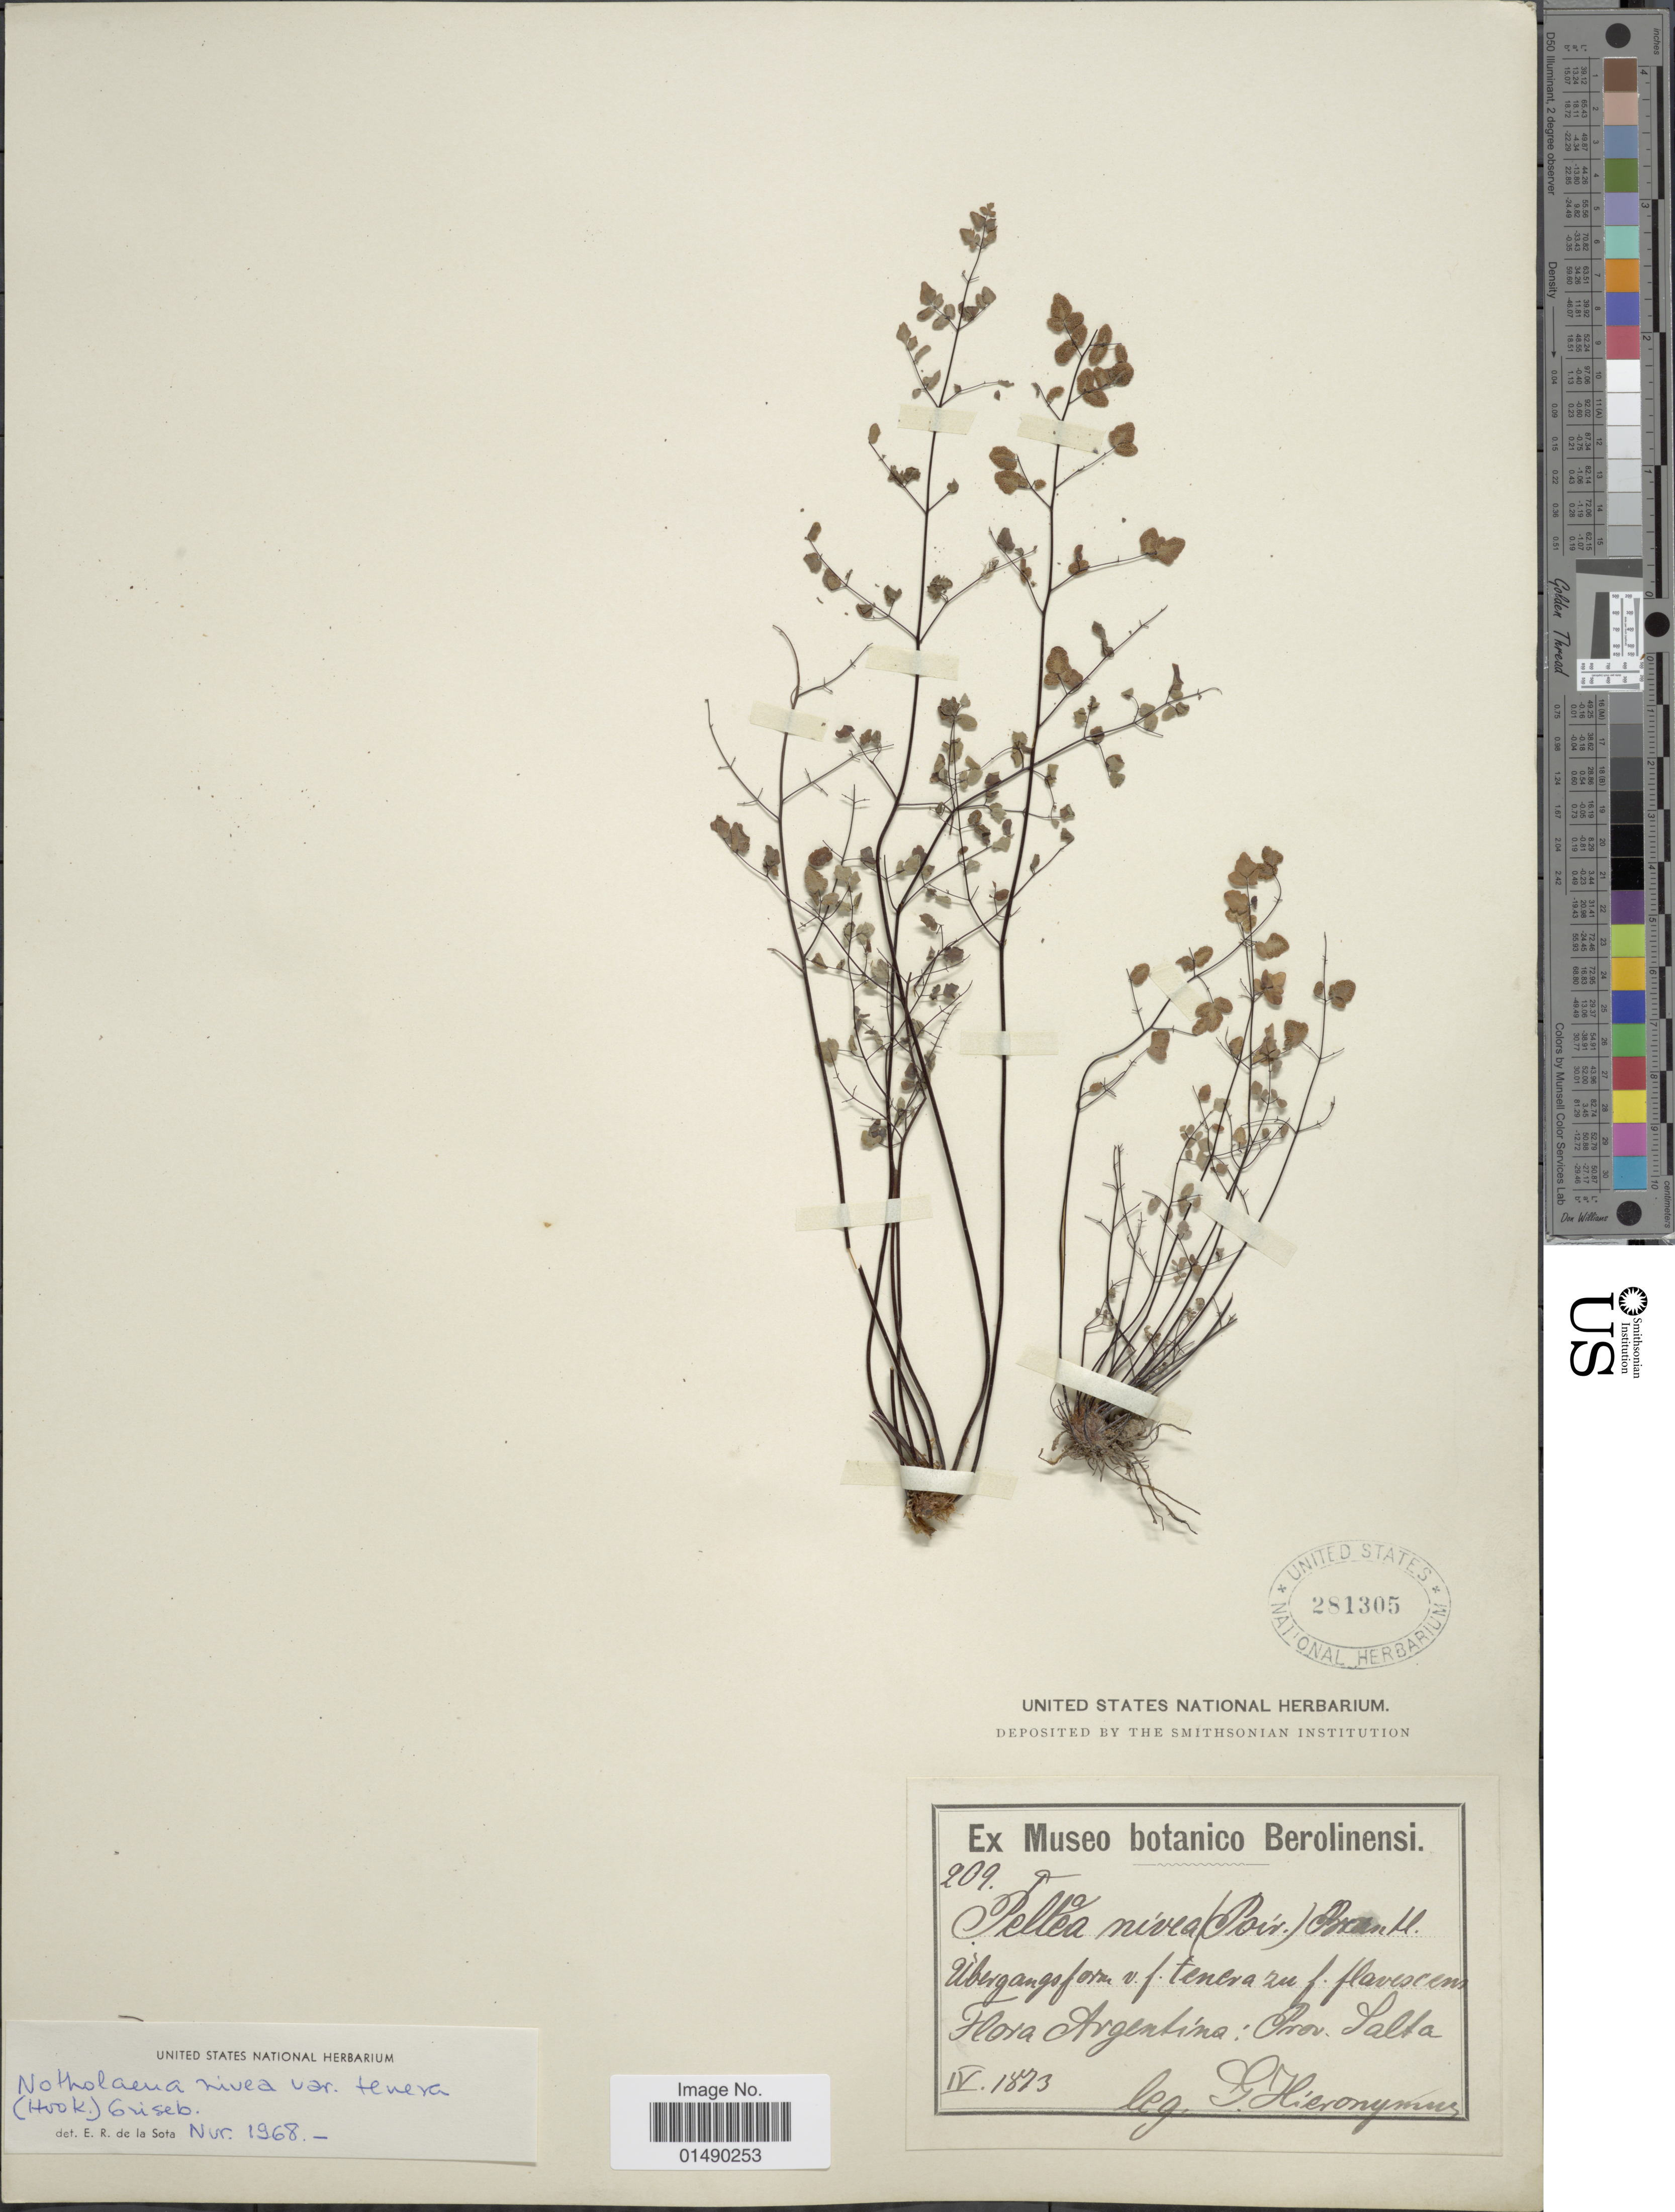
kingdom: Plantae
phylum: Tracheophyta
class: Polypodiopsida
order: Polypodiales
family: Pteridaceae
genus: Argyrochosma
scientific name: Argyrochosma nivea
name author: (Poir.) Windham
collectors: G. H. Hieronymus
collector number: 209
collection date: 1873-04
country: Argentina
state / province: Salta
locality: Argentina: Prov. Salta.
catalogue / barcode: US 281305